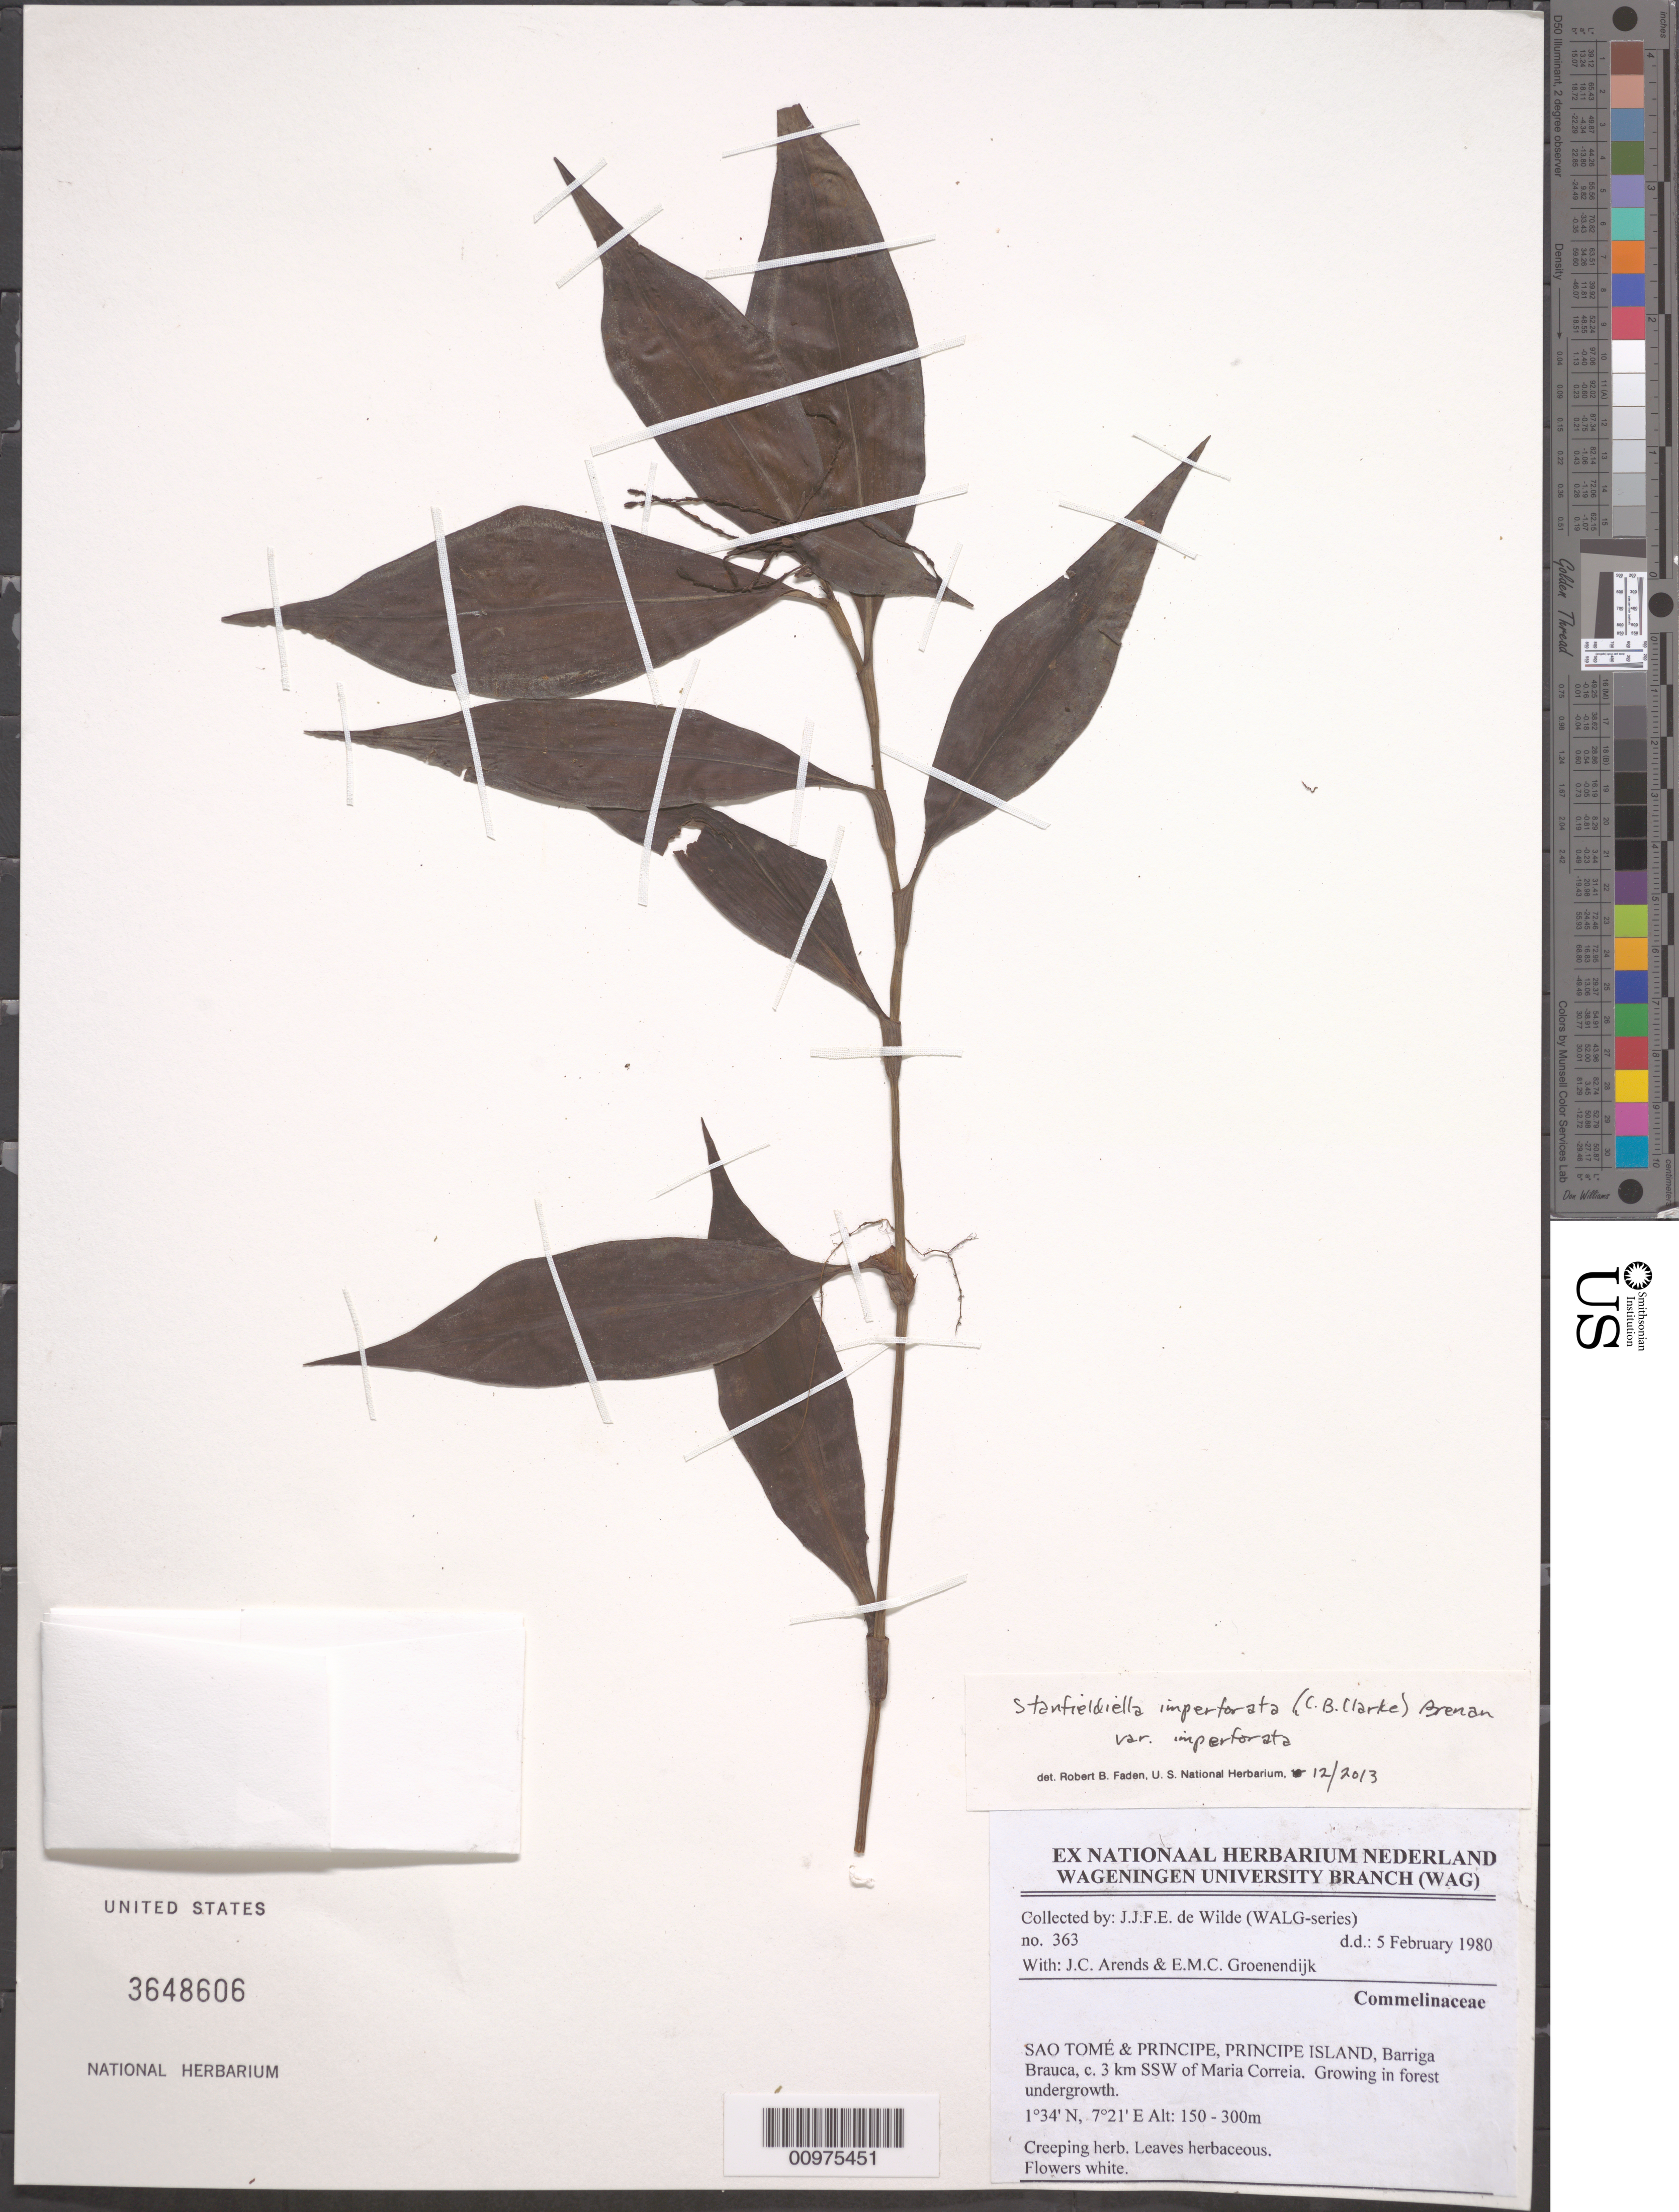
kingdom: Plantae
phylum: Tracheophyta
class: Liliopsida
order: Commelinales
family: Commelinaceae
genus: Stanfieldiella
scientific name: Stanfieldiella imperforata var. imperforata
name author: (C.B. Clarke) Brenan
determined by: Faden, Robert B., (US), Smithsonian Institution - National Museum of Natural History (UNITED STATES)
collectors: J.J. de Wilde et al.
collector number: (WALG-series) 363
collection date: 1980-02-05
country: Sao Tome and Principe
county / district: Barriga Brauca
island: Principe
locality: c. 3 km SSW of Maria Correia.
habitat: Growing in forest undergrowth.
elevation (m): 150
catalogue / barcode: US 3648606